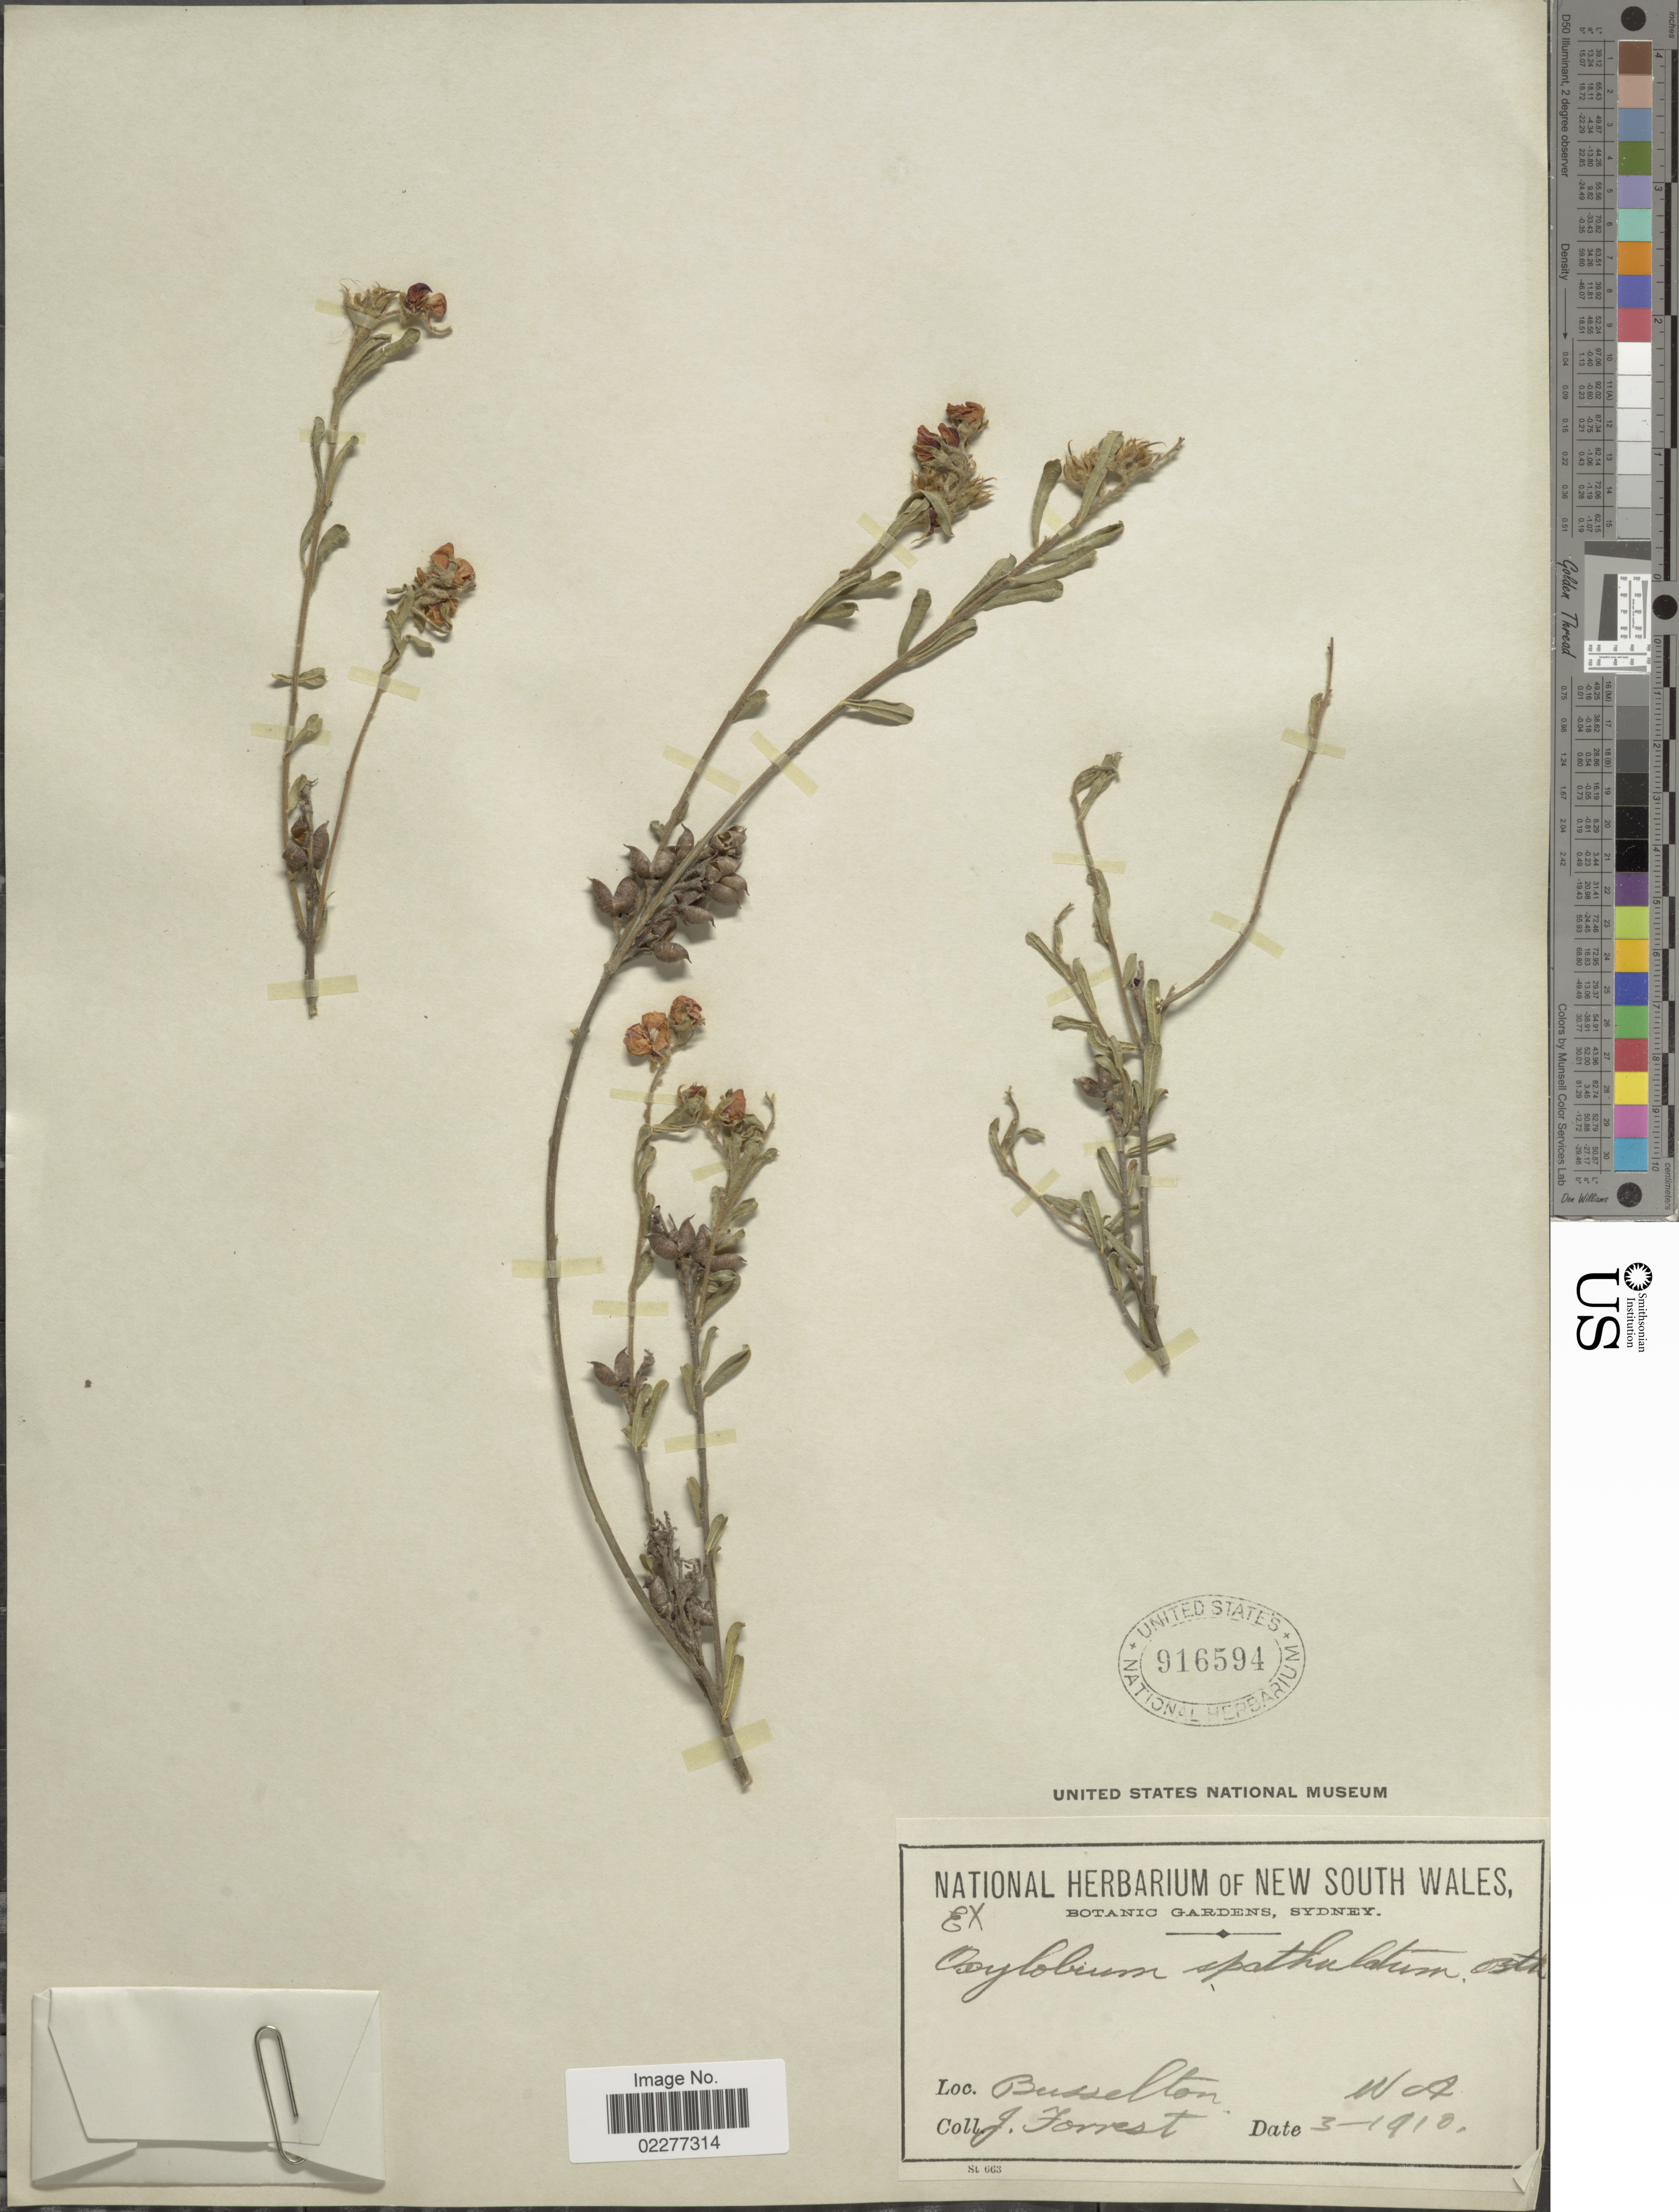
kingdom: Plantae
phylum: Tracheophyta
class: Magnoliopsida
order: Fabales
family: Fabaceae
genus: Oxylobium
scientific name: Oxylobium spathulatum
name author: (Meisn.) Benth.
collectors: G. Forrest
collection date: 1910-03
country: Australia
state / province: Western Australia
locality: Busselton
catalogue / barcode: US 916594